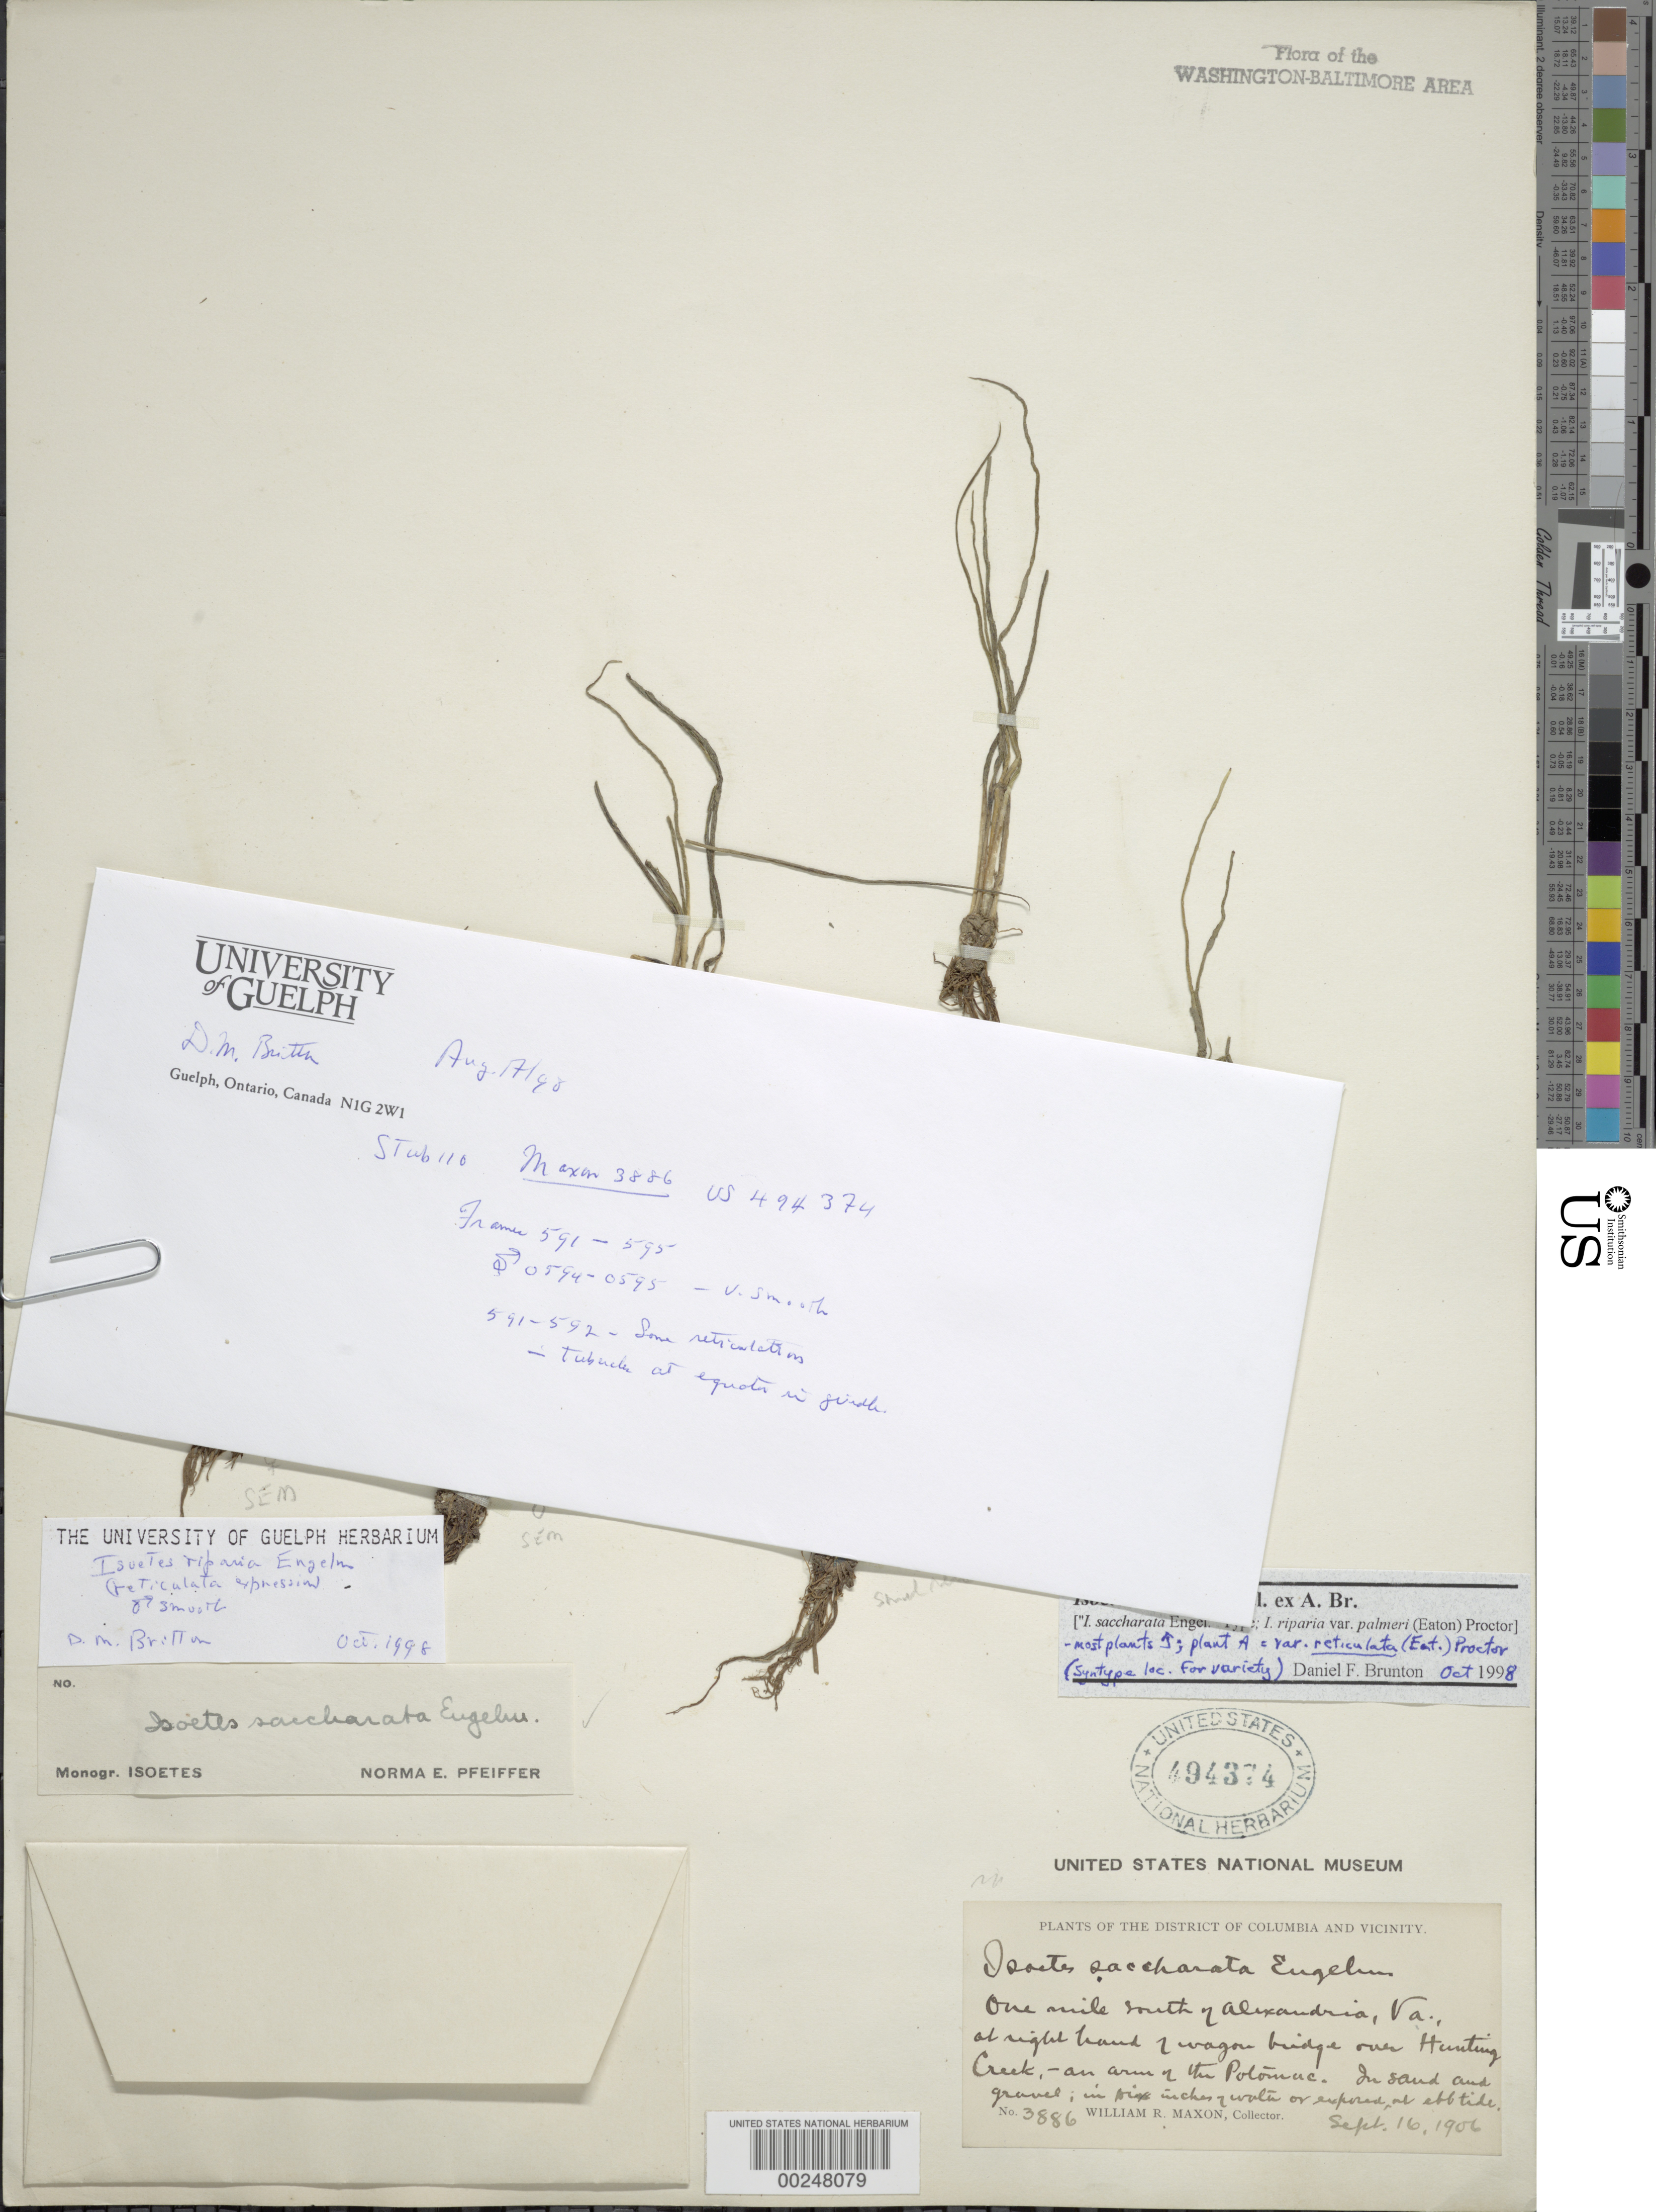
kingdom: Plantae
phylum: Tracheophyta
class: Lycopodiopsida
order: Isoetales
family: Isoetaceae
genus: Isoetes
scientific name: Isoetes riparia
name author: Engelm. ex A. Braun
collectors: W. R. Maxon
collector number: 3886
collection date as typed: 16 Sep 1906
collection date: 1906-09-16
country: United States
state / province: Virginia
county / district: Fairfax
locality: Hunting Creek, southwest of Alexandria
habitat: In sand and gravel in six inches of water or exposed at ebb tide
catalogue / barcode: US 494374